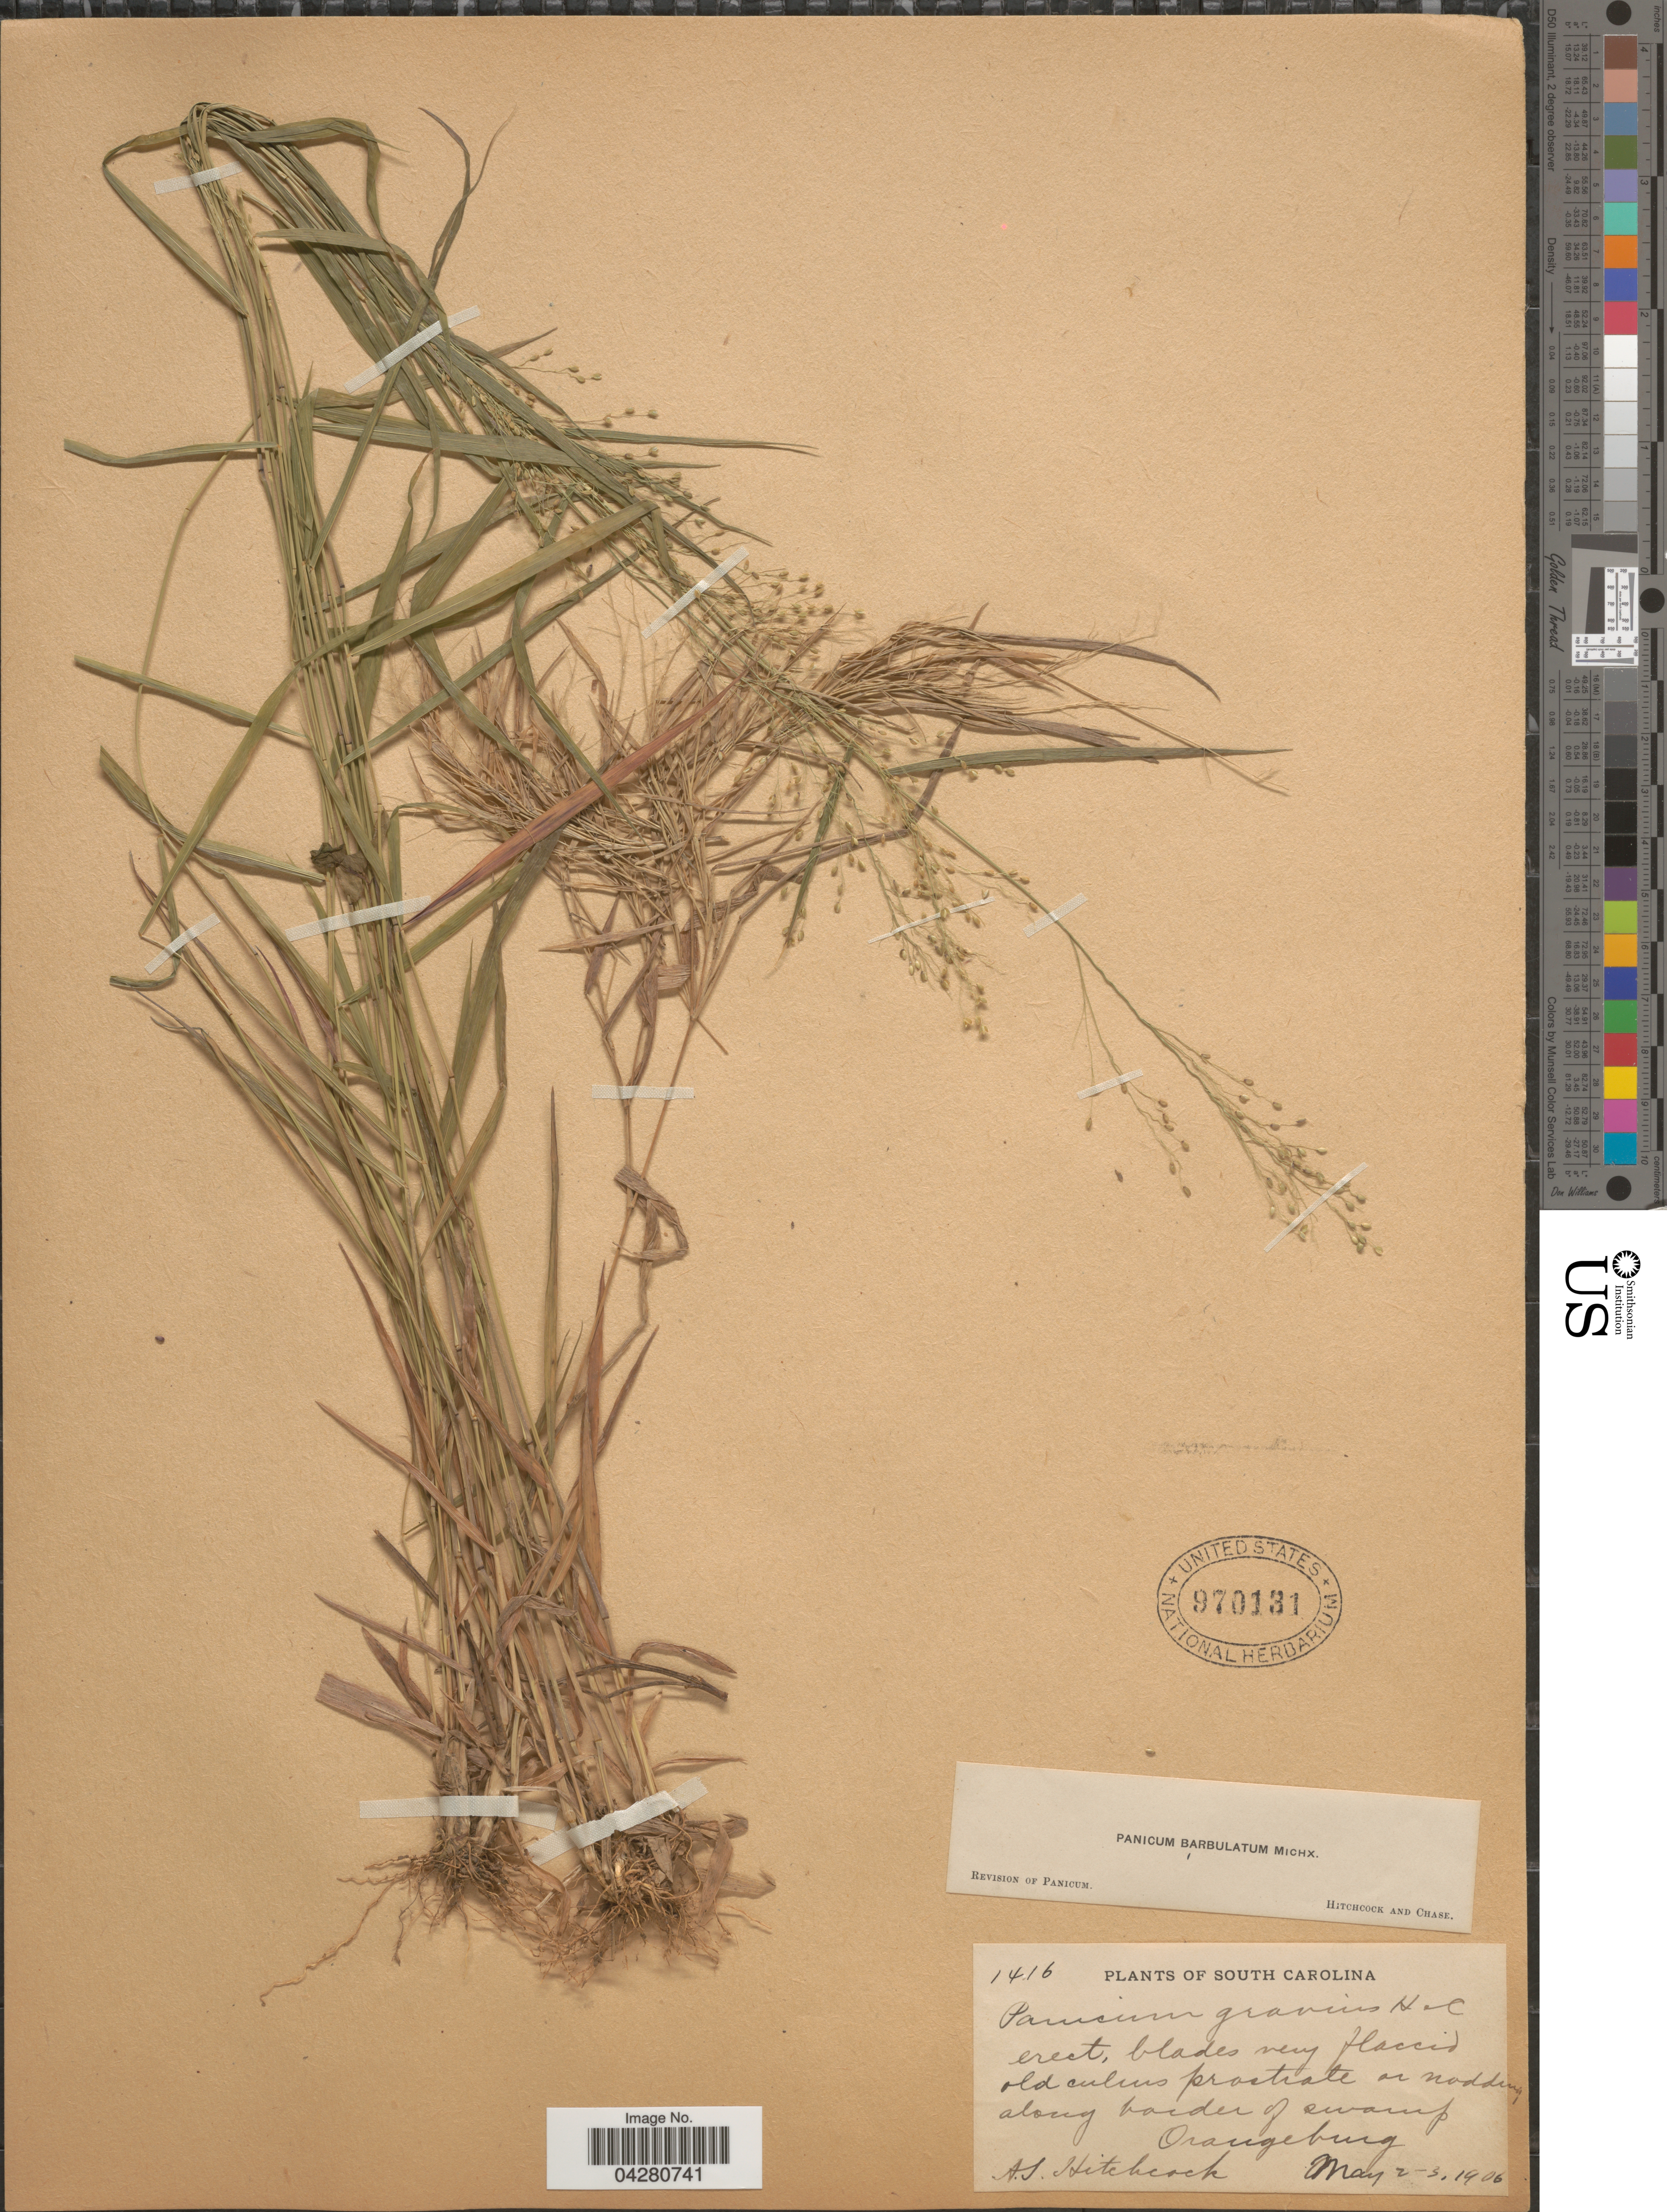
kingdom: Plantae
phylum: Tracheophyta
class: Liliopsida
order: Poales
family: Poaceae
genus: Dichanthelium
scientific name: Dichanthelium dichotomum var. dichotomum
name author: (L.) Gould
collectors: A. S. Hitchcock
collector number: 1416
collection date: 1906-05-02/1906-05-03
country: United States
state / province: South Carolina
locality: Along border of swamp. Orangeburg.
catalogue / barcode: US 970131